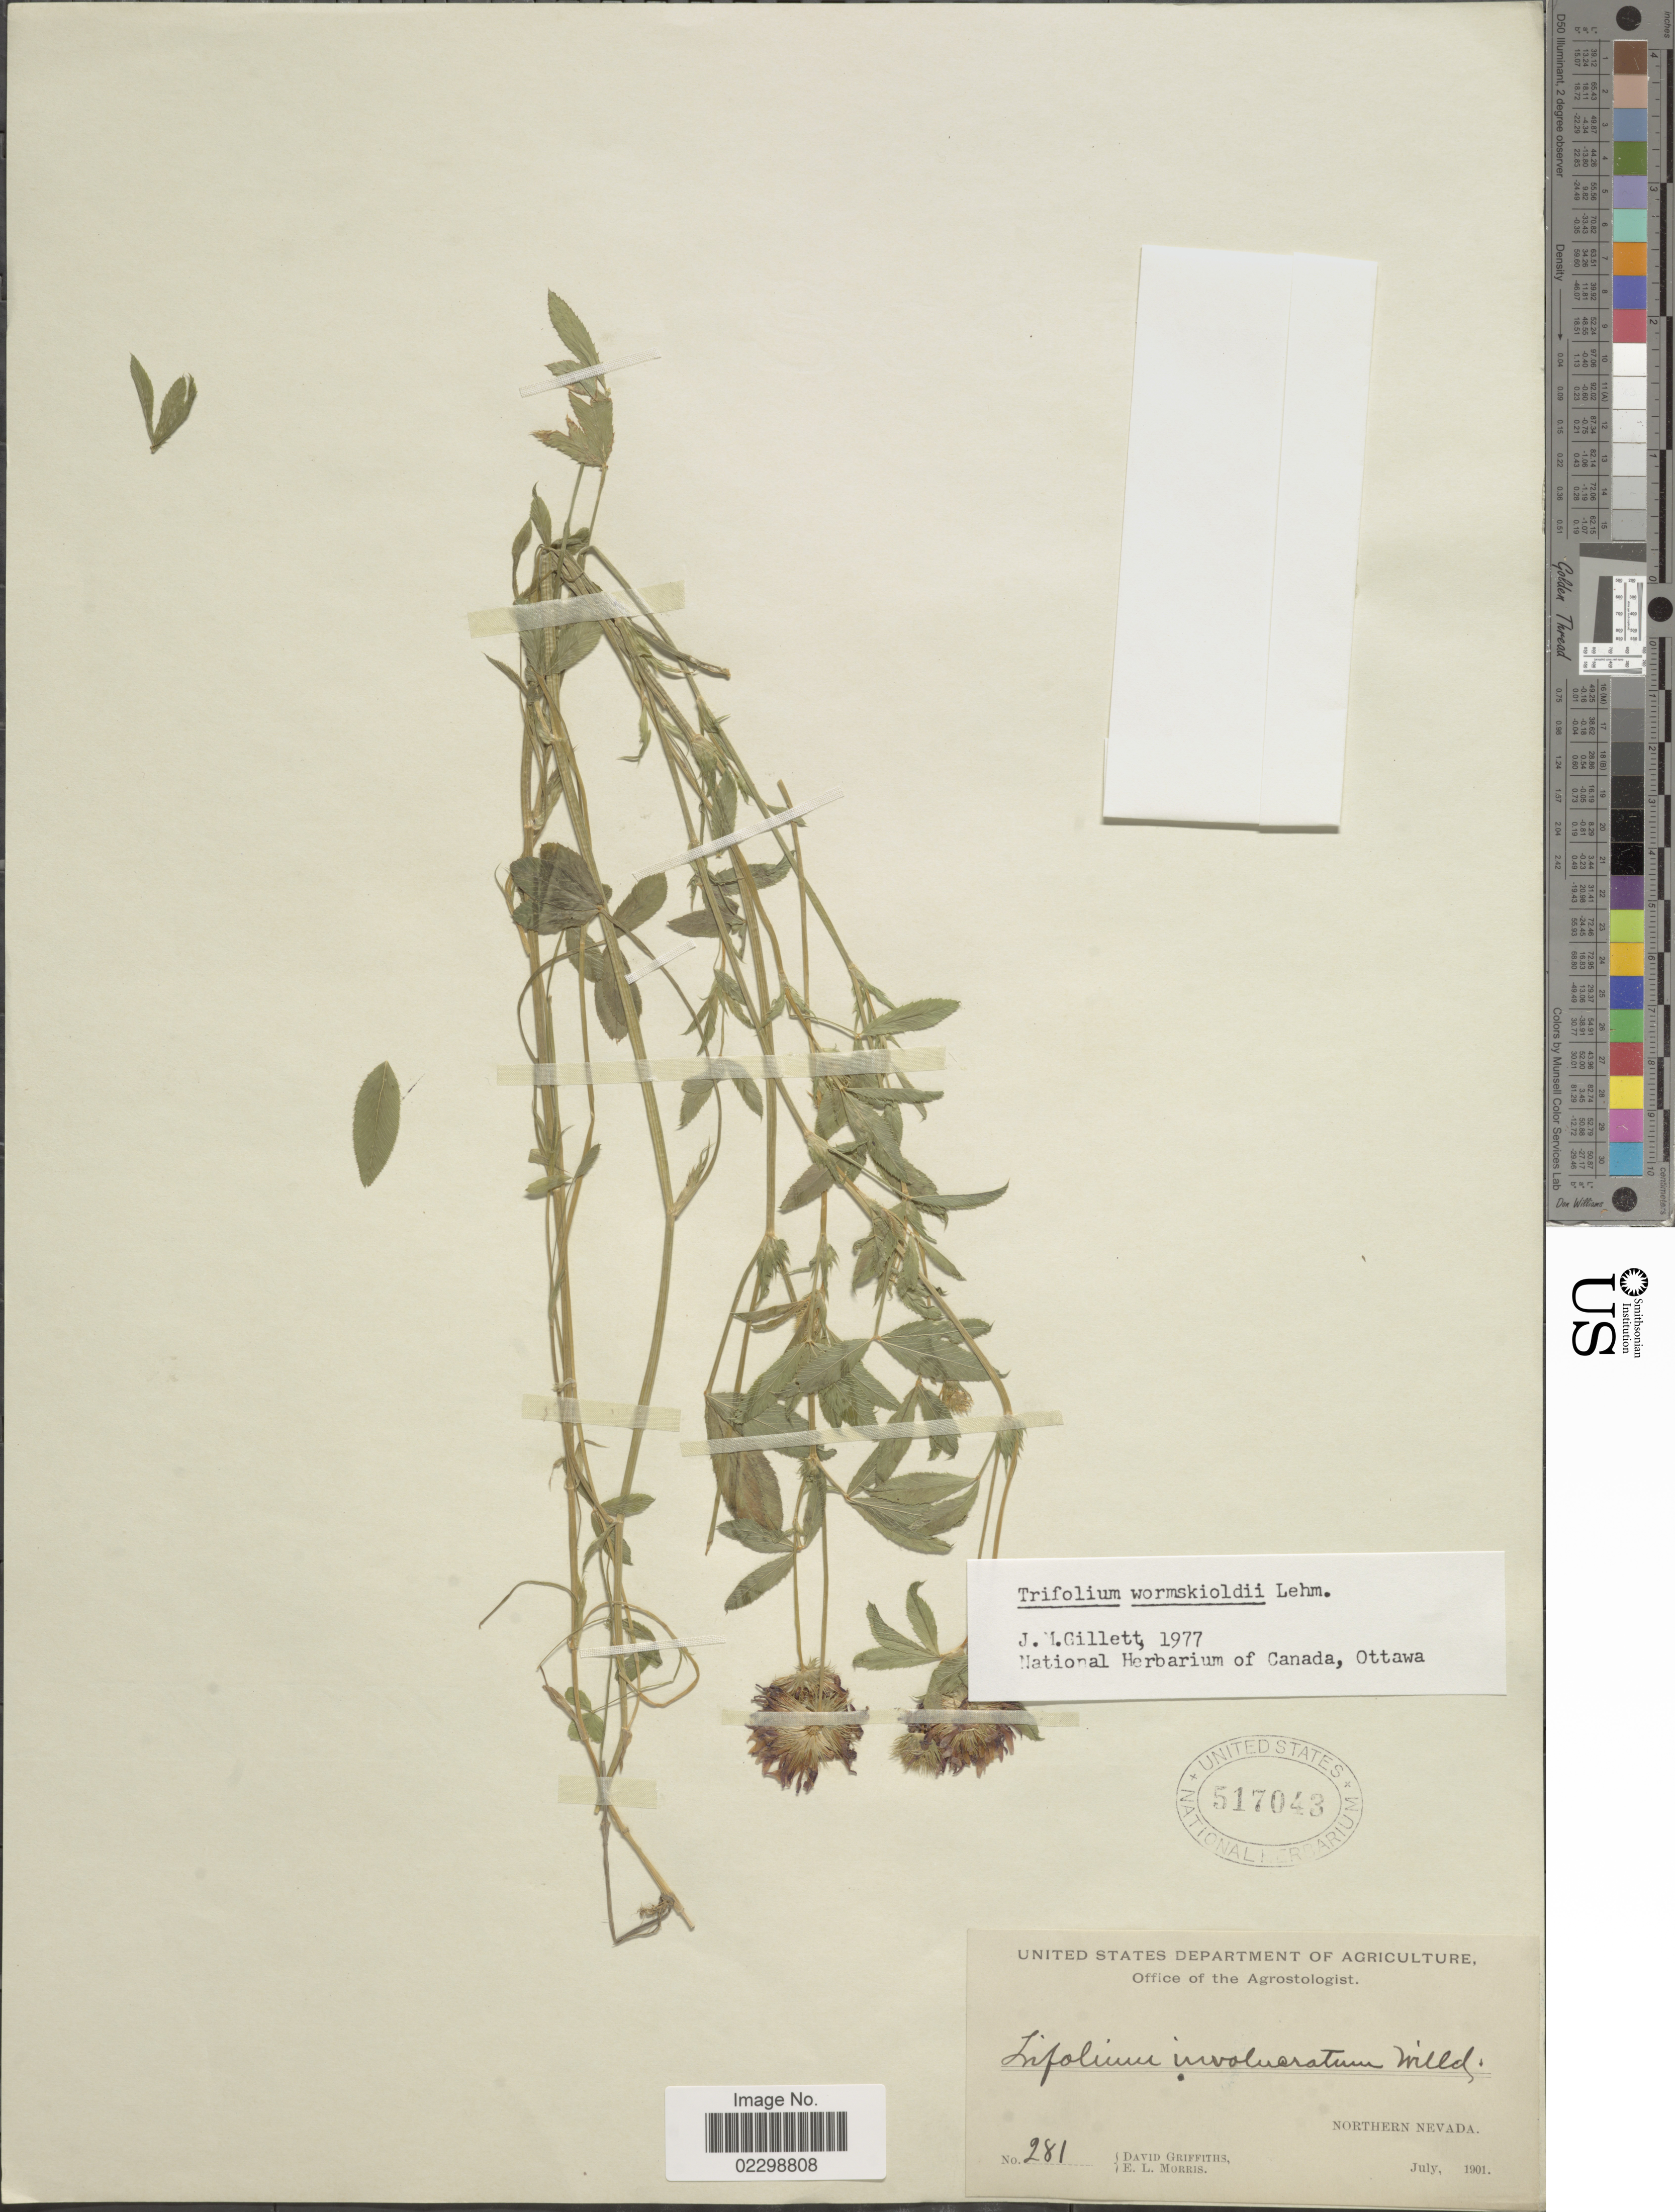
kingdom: Plantae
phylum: Tracheophyta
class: Magnoliopsida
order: Fabales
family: Fabaceae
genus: Trifolium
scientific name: Trifolium wormskioldii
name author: Lehm.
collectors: D. Griffiths & E. Morris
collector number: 281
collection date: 1901-07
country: United States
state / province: Nevada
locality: Northern Nevada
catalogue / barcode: US 517043